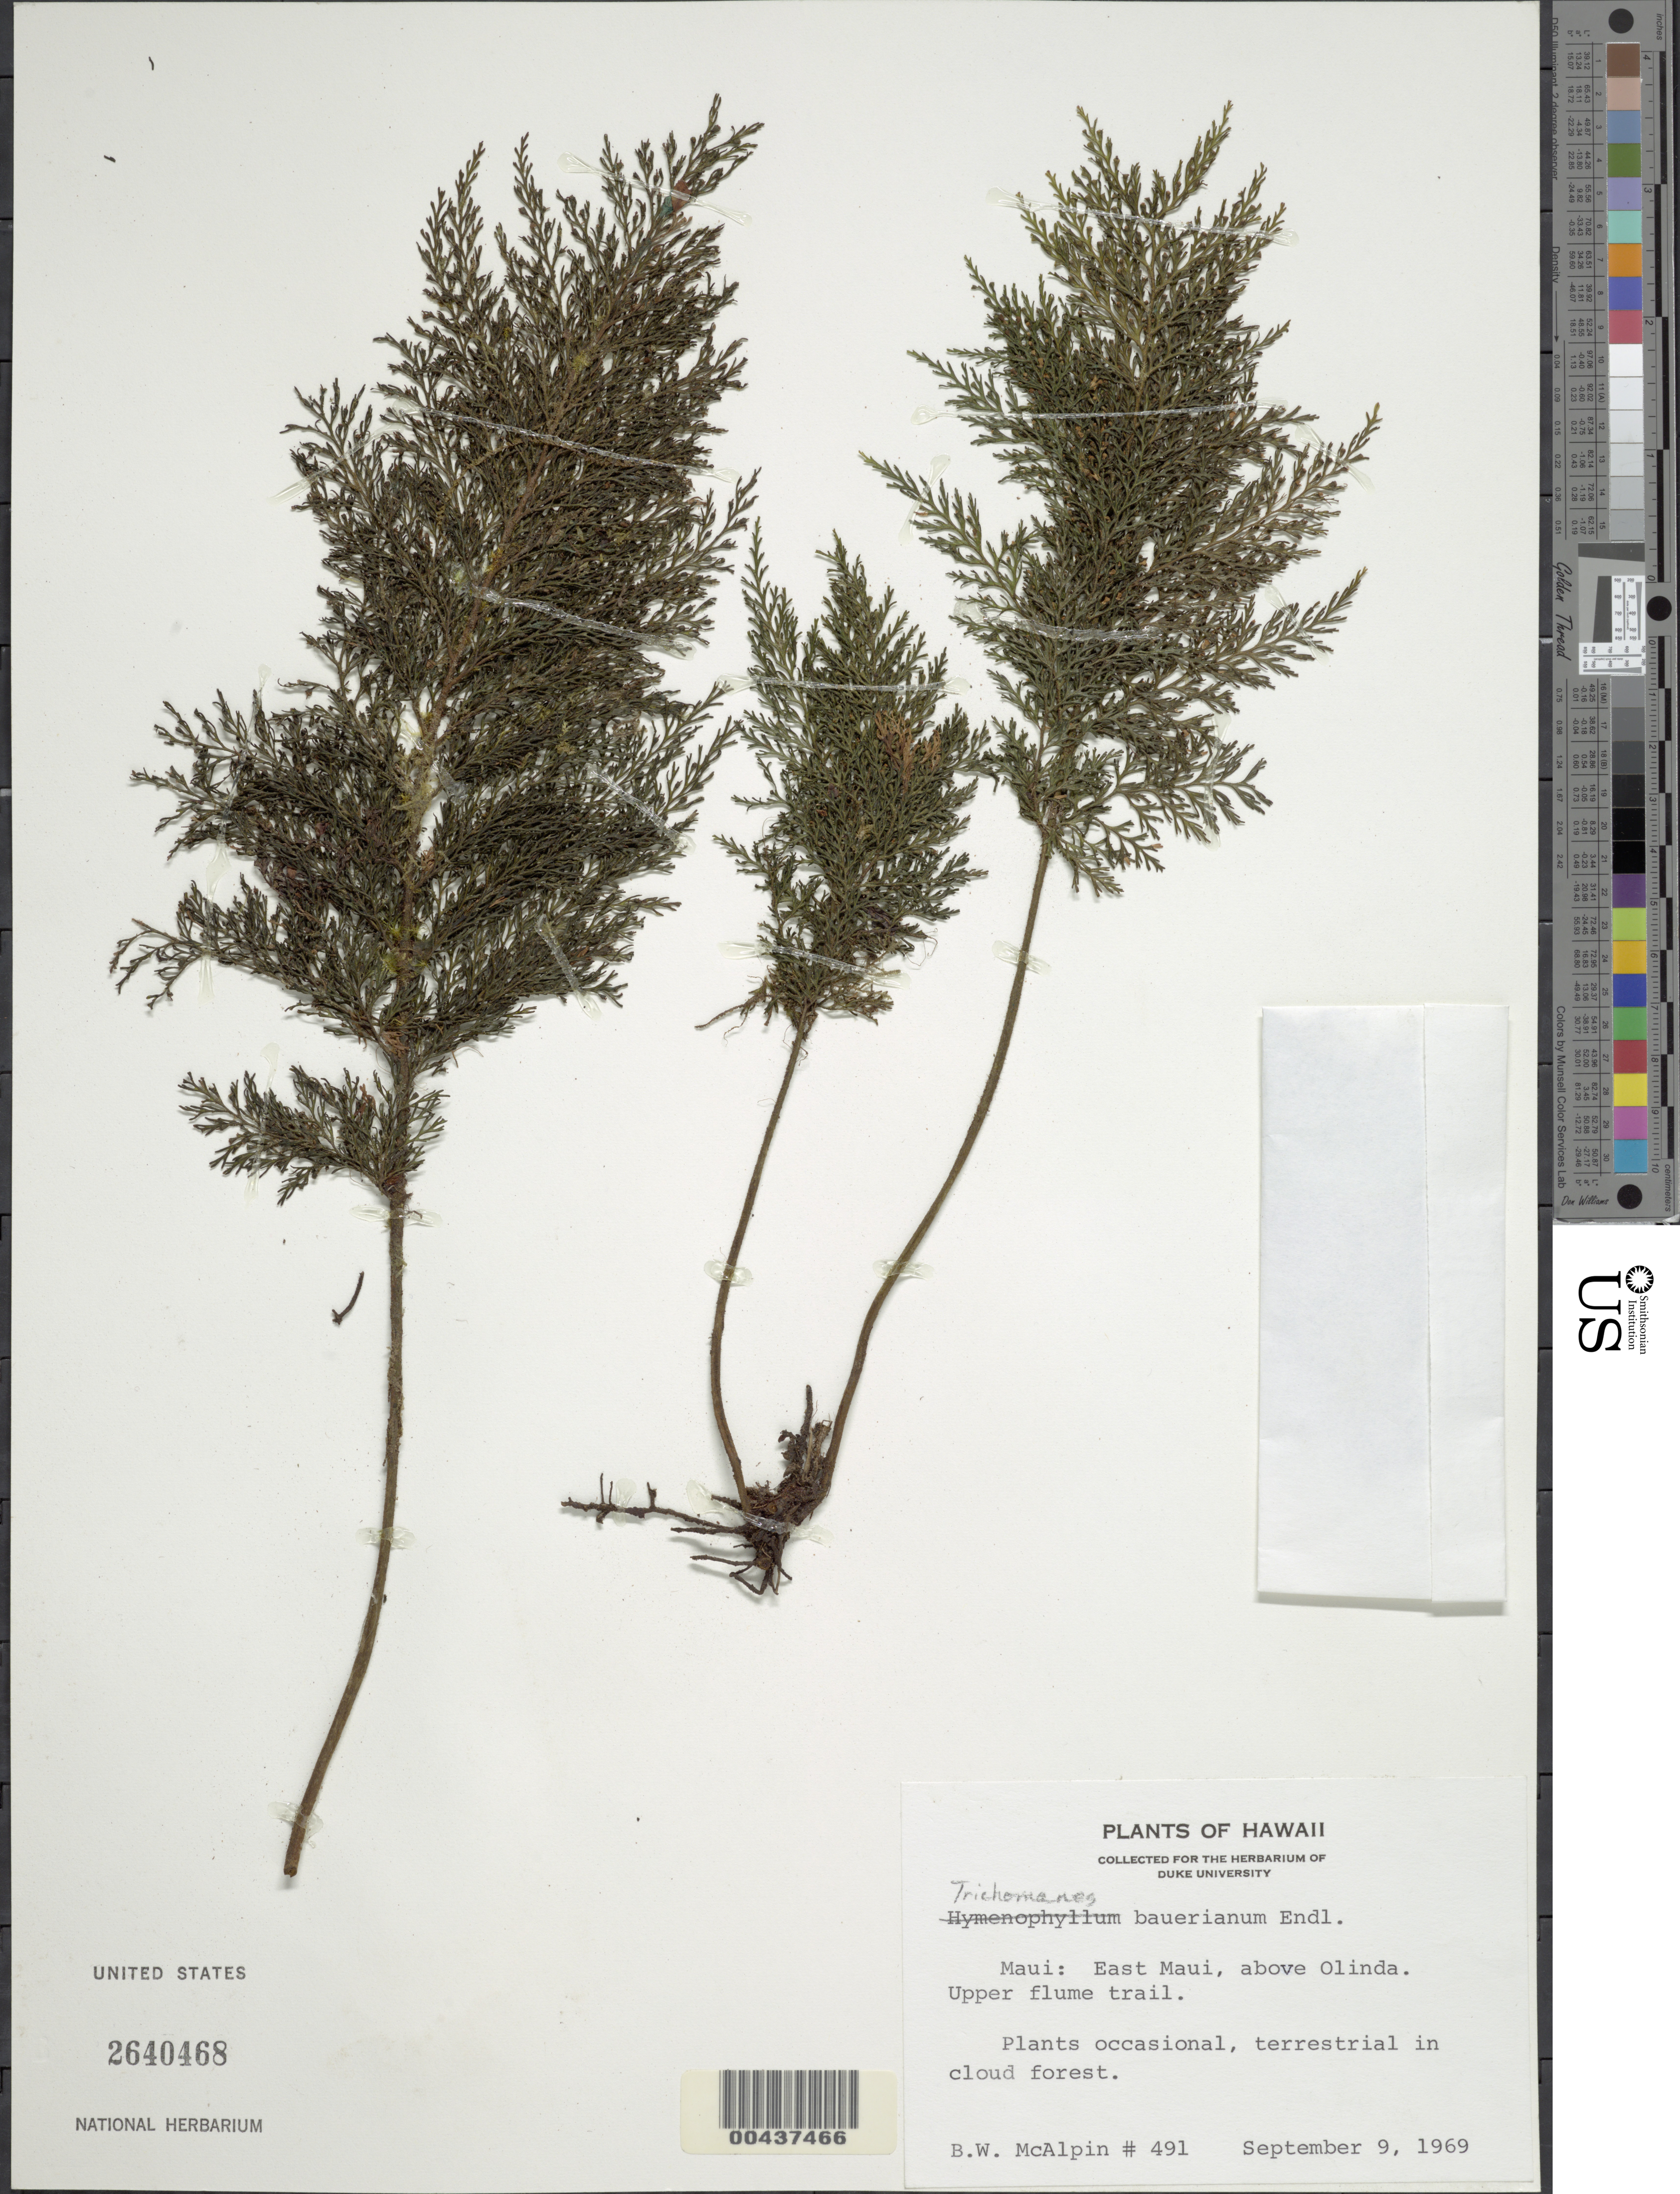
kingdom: Plantae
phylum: Tracheophyta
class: Polypodiopsida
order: Hymenophyllales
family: Hymenophyllaceae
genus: Callistopteris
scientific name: Callistopteris baueriana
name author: Copel.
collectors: B. McAlpine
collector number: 491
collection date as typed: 9 Sep 1969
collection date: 1969-09-09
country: United States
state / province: Hawaii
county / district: Maui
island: Maui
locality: Maui: East Maui, above Olinda. Upper flume trail.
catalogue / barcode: US 2640468